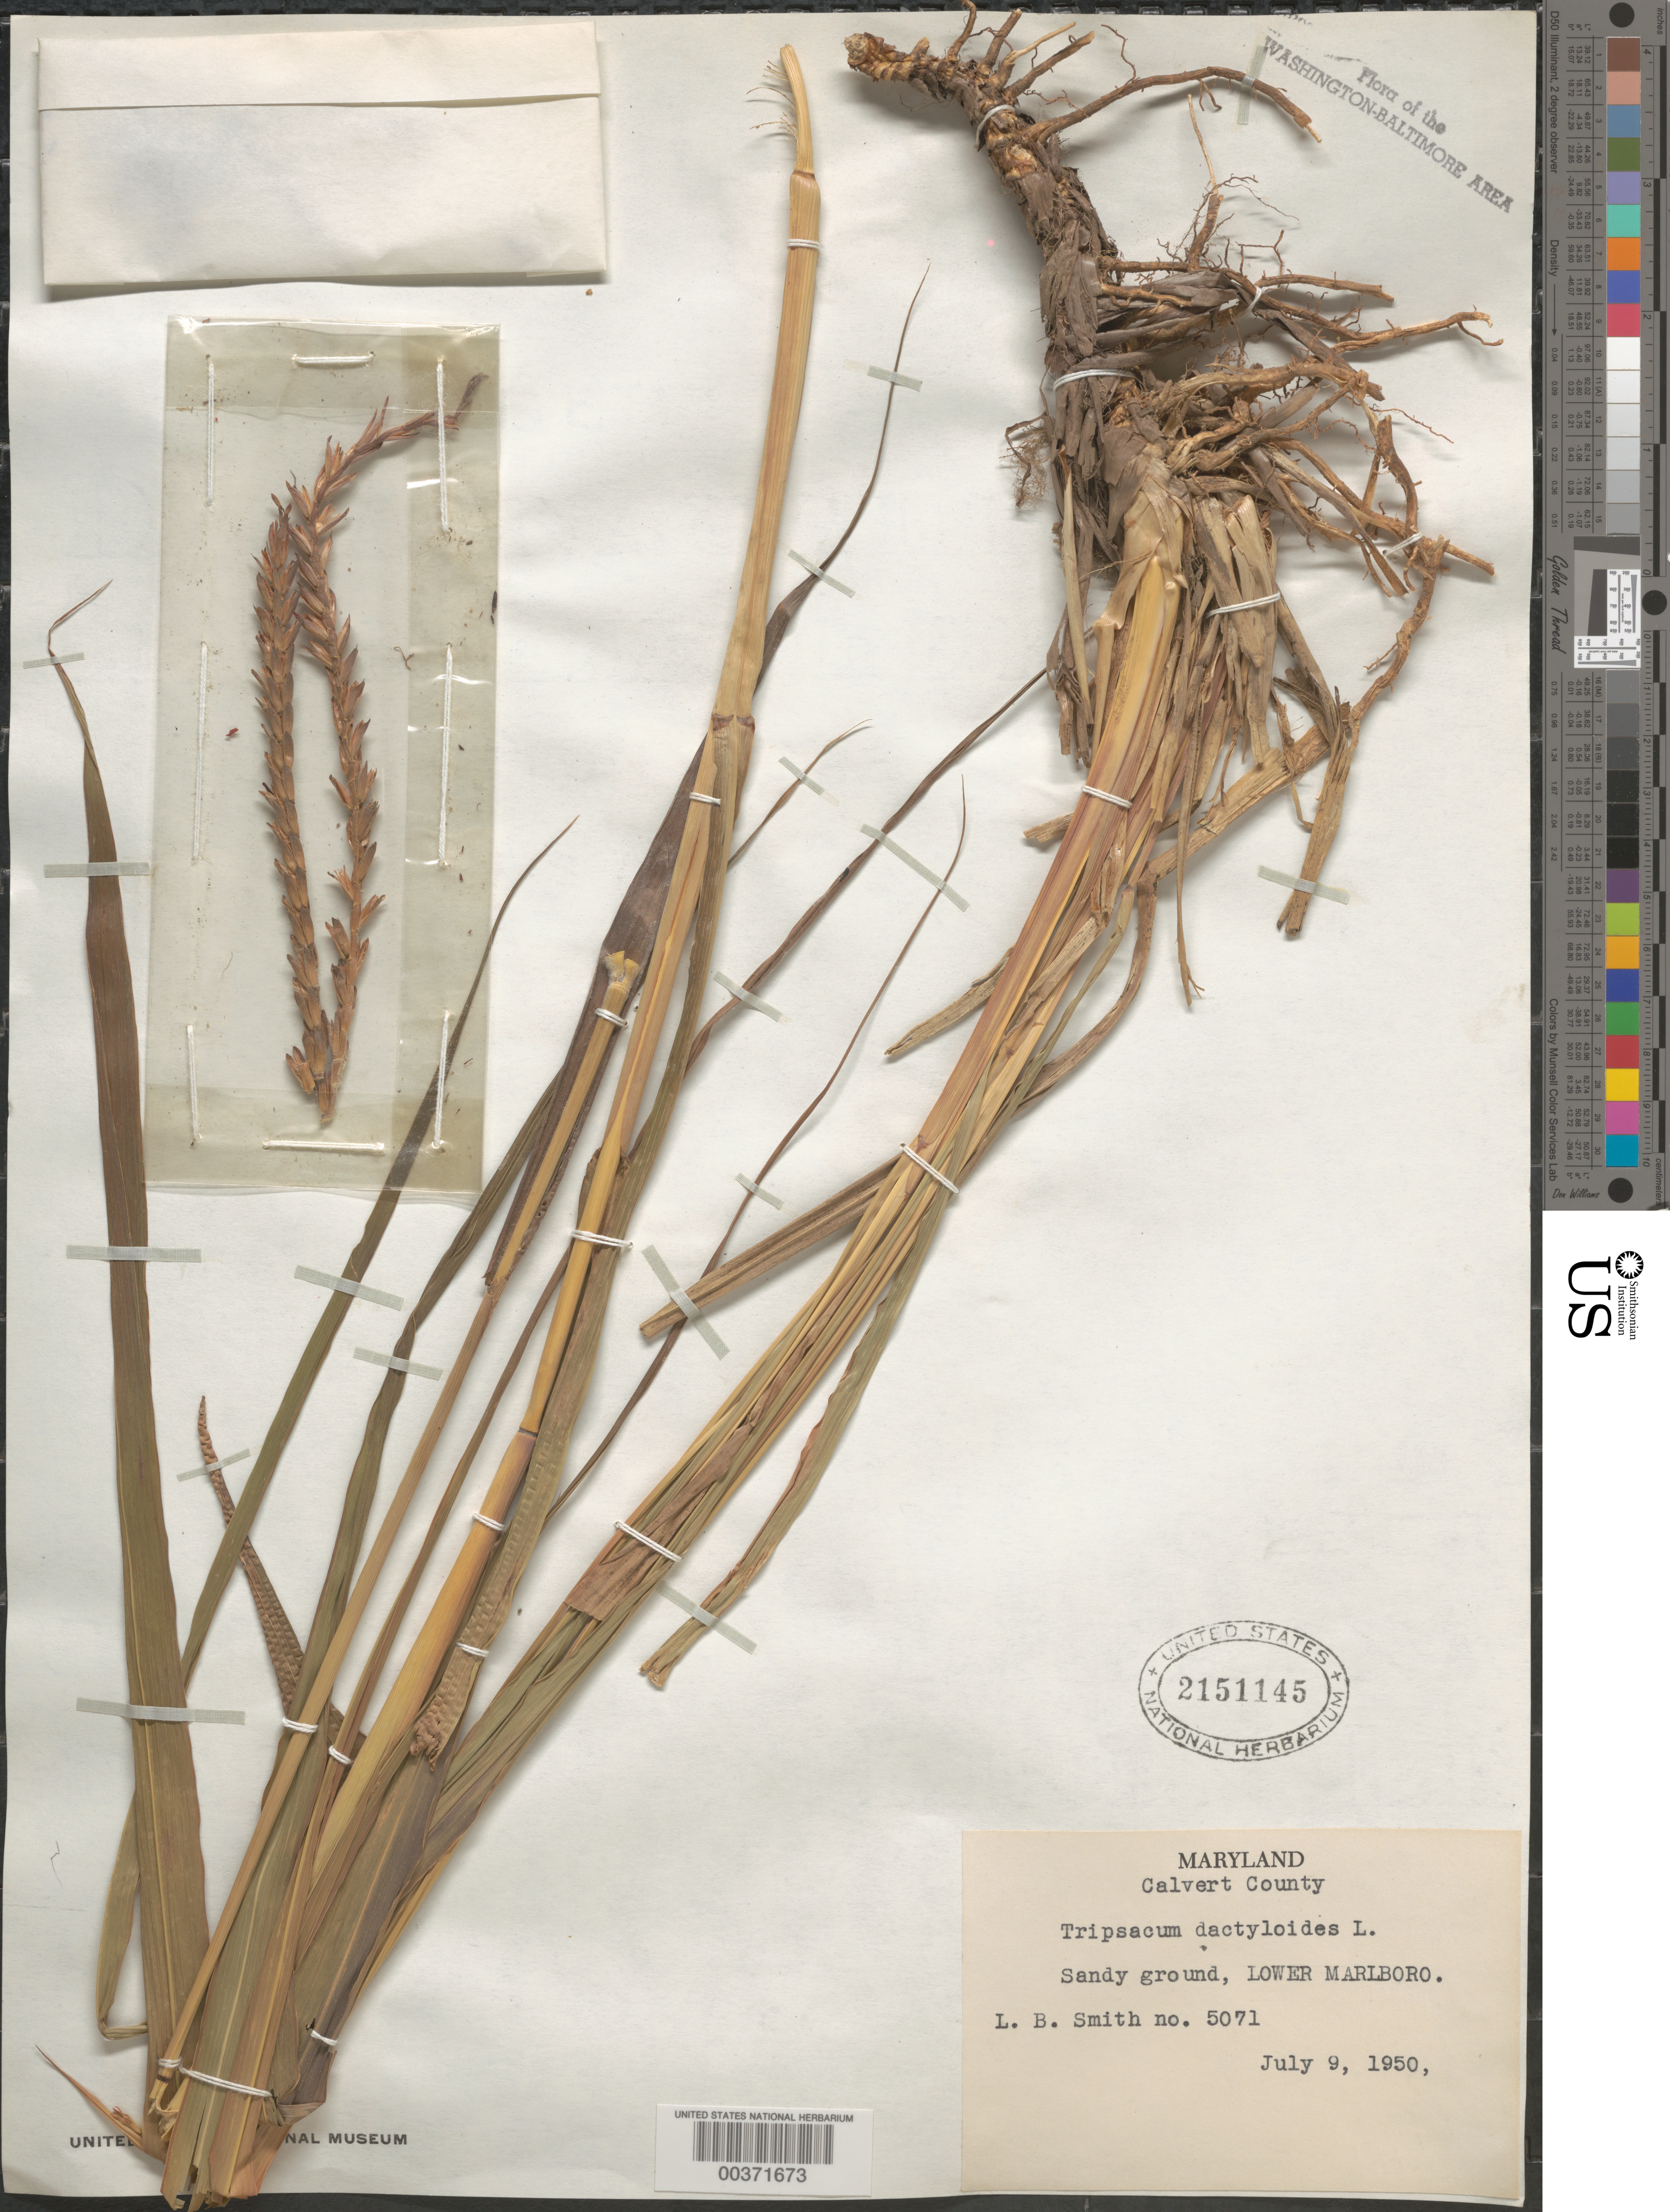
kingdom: Plantae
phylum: Tracheophyta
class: Liliopsida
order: Poales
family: Poaceae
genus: Tripsacum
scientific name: Tripsacum dactyloides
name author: (L.) L.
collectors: L. Smith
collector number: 5071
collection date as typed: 09 Jul 1950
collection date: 1950-07-09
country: United States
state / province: Maryland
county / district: Calvert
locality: Lower Marlboro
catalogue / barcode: US 2151145